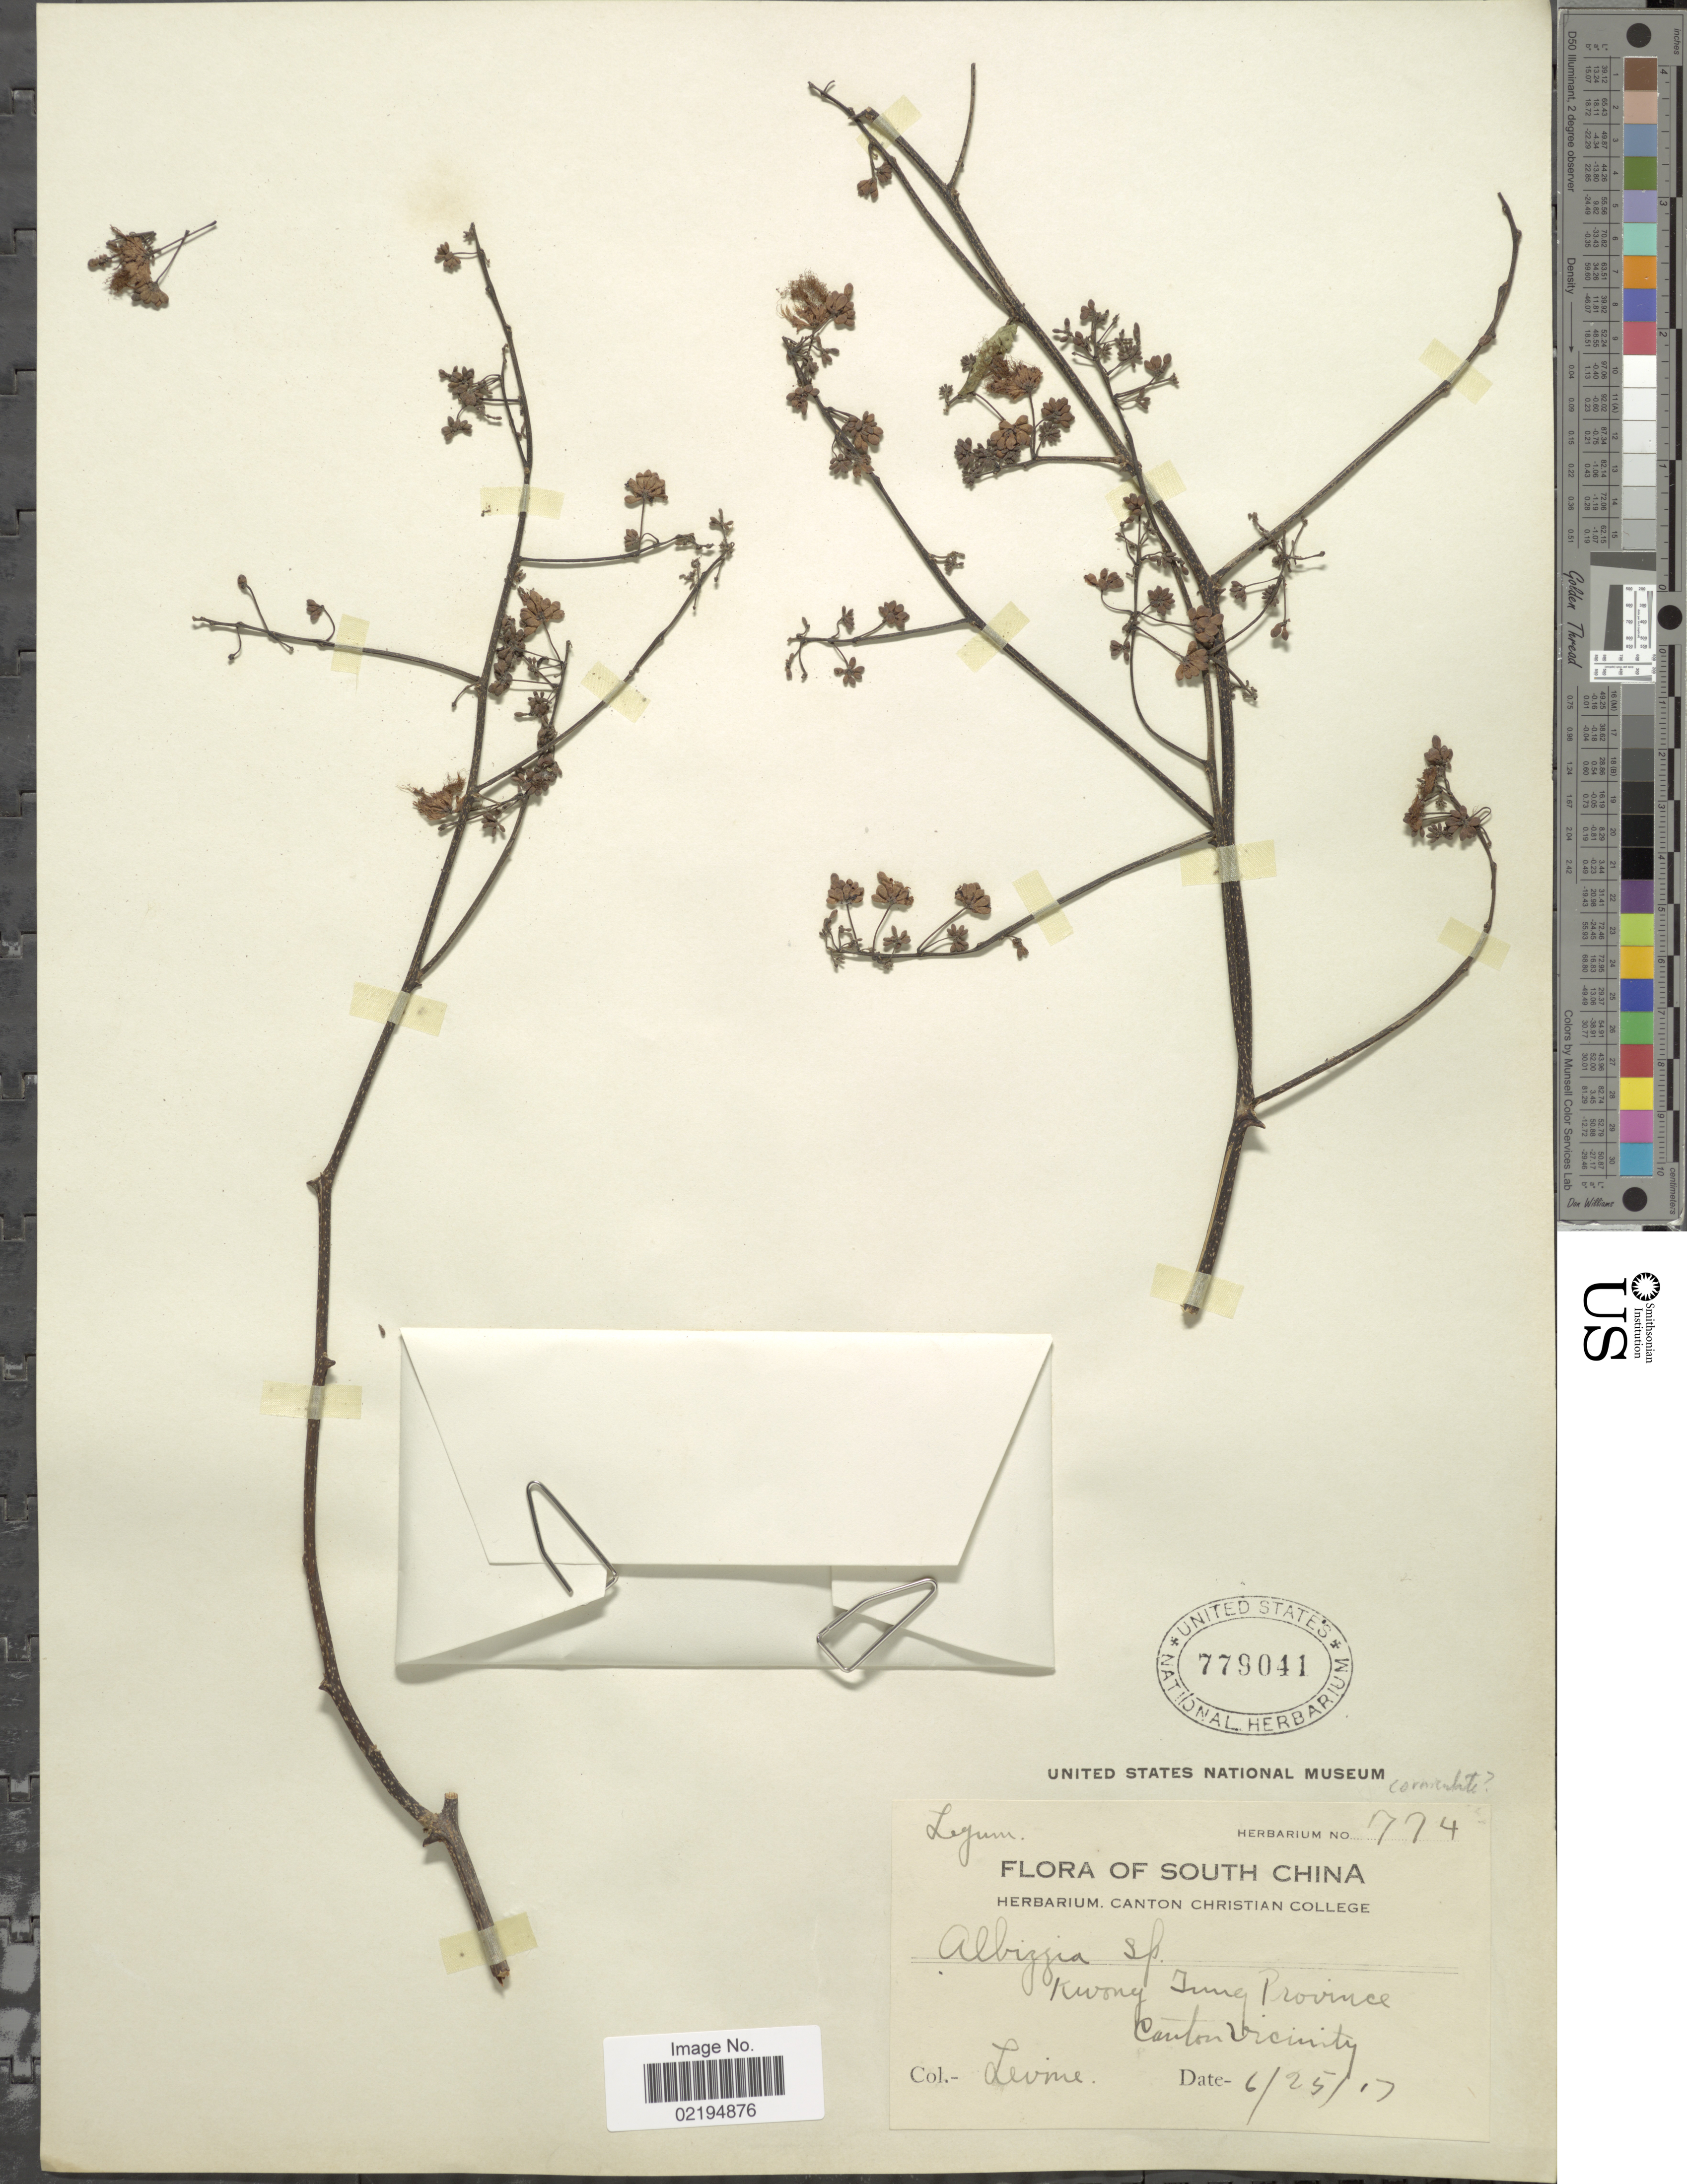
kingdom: Plantae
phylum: Tracheophyta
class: Magnoliopsida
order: Fabales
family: Fabaceae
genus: Albizia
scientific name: Albizia sp.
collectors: -. Levine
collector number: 774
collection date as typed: Transcribed d/m/y: 25/6/17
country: China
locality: South China, Kwong Tung Province, Canton vicinity.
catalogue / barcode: US 779041